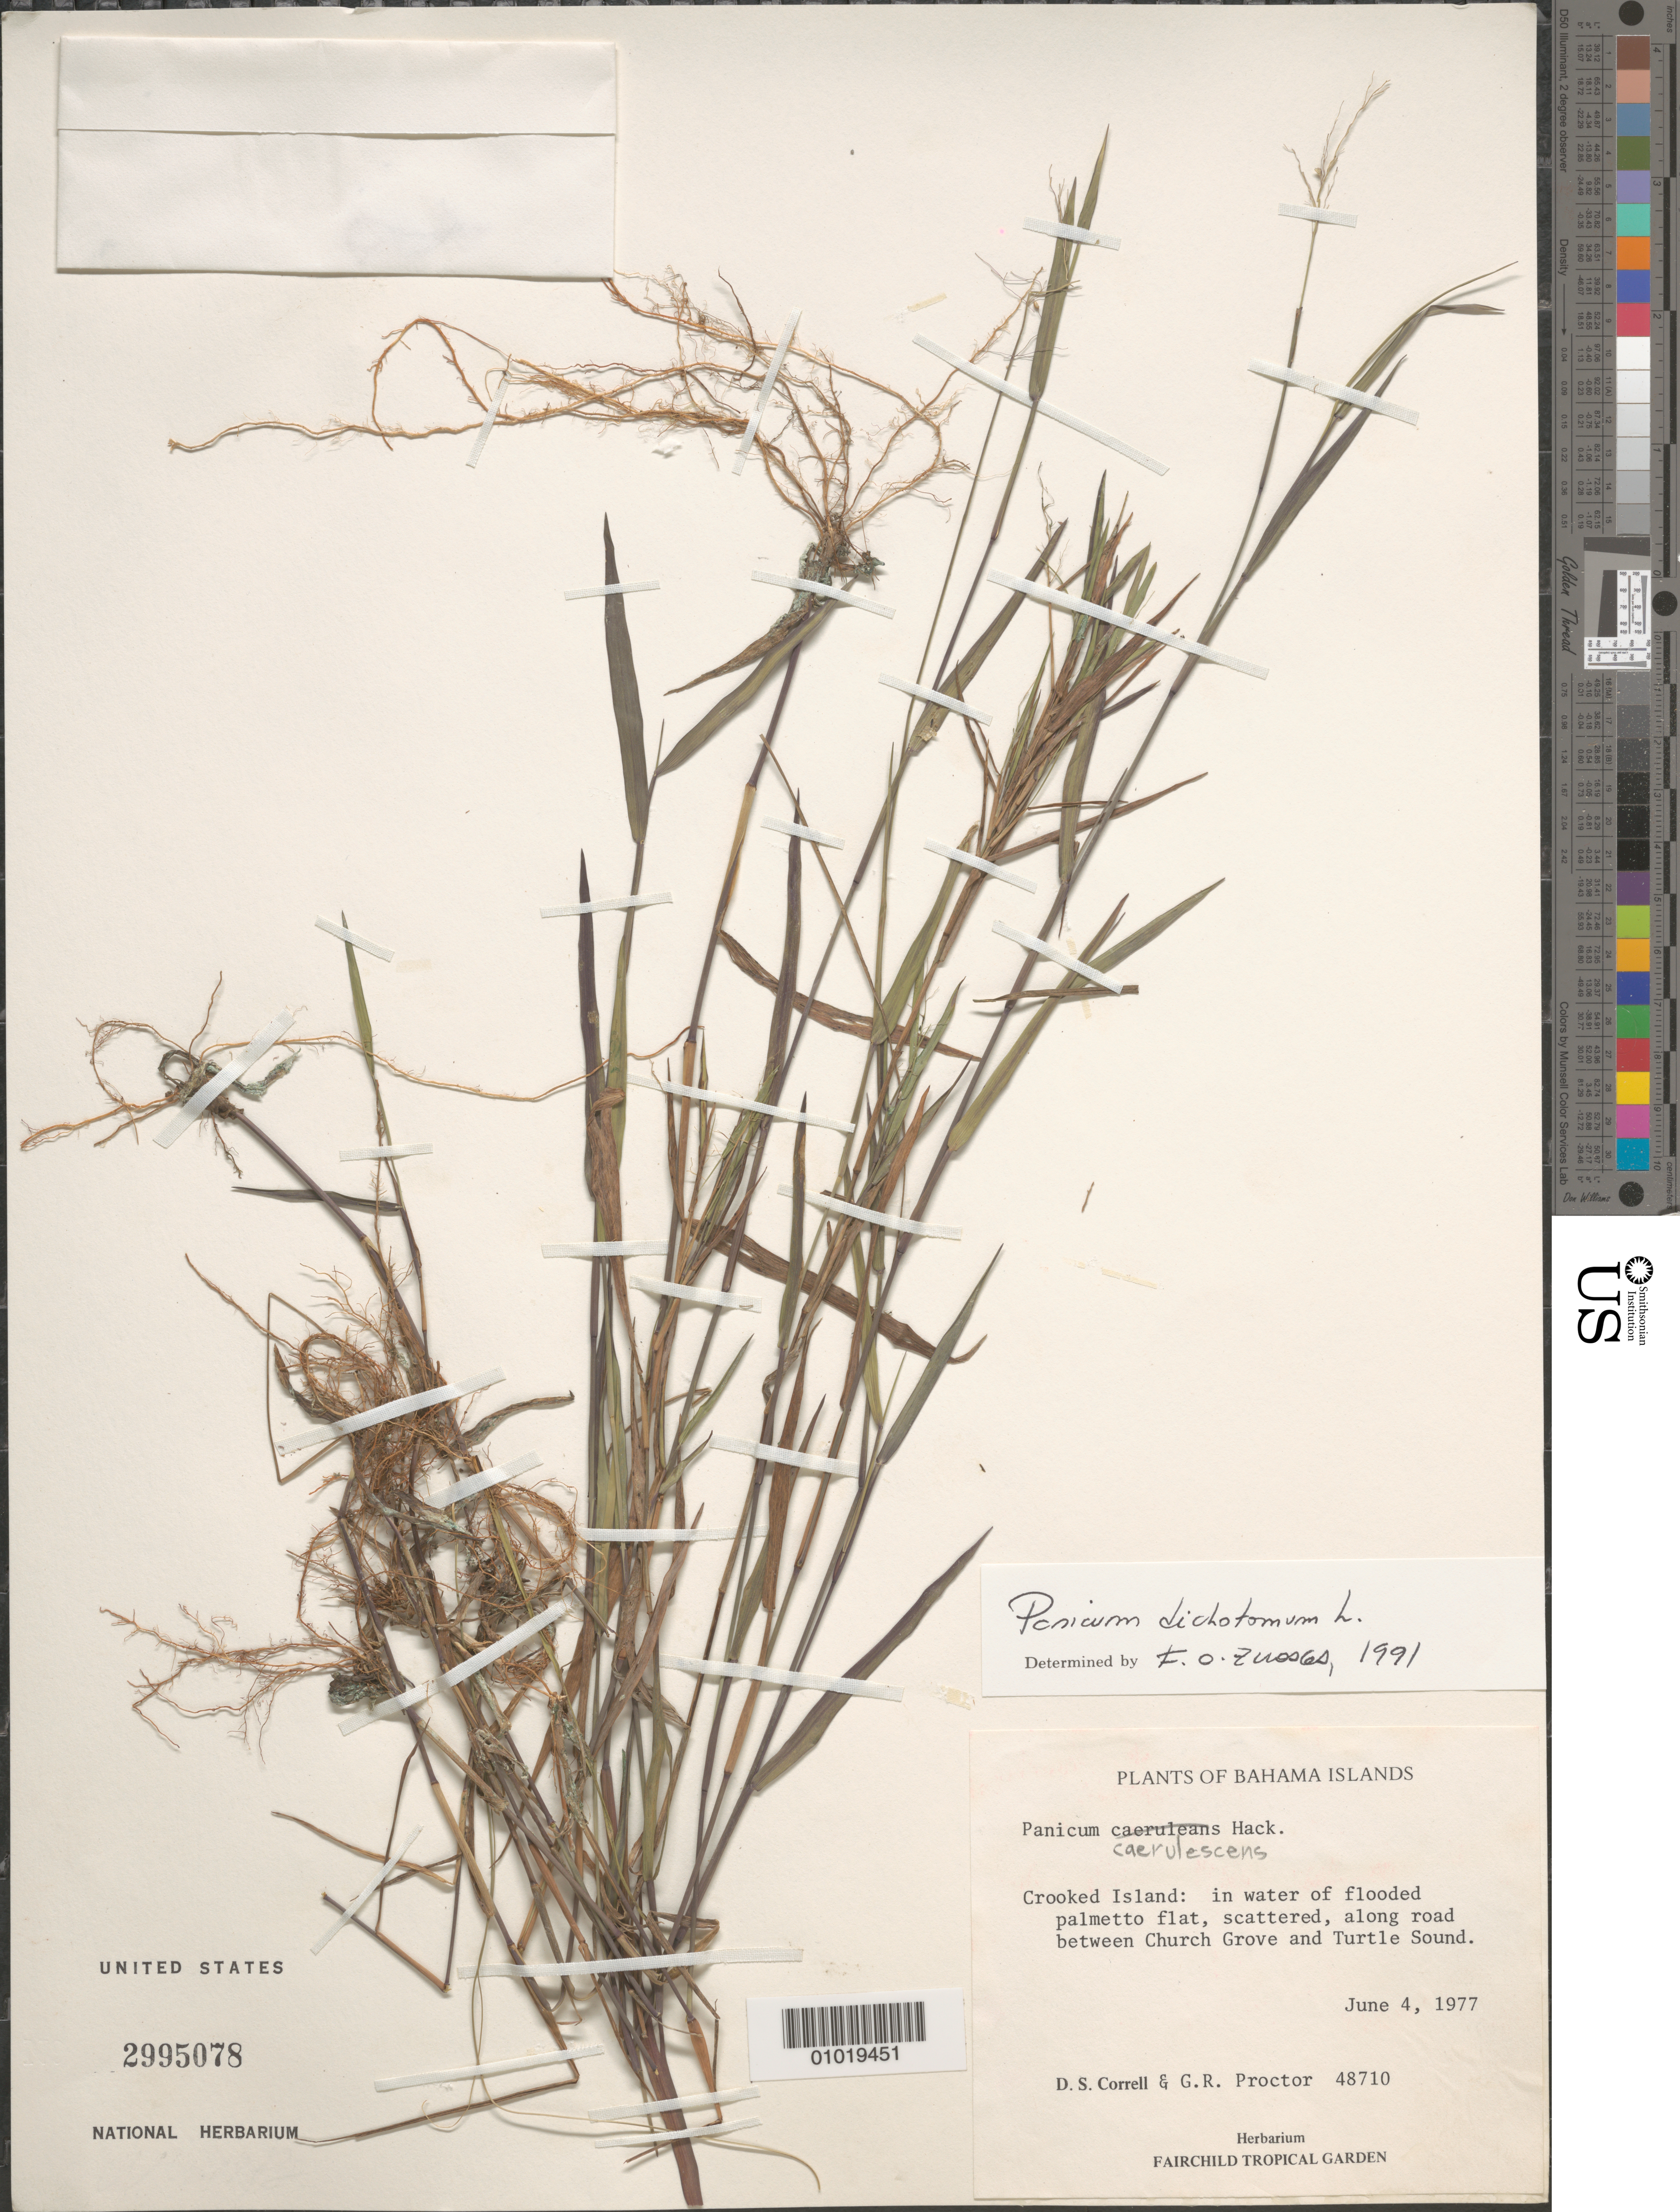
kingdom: Plantae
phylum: Tracheophyta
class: Liliopsida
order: Poales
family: Poaceae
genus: Panicum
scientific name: Panicum dichotomum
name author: L.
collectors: D. S. Correll & G. R. Proctor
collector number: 48710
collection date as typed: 04 Jun 1977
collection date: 1977-06-04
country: Bahamas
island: Crooked I.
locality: In water of flooded palmetto flat, scattered, along rd between Church Grove and Turtle Sound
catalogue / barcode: US 2995078